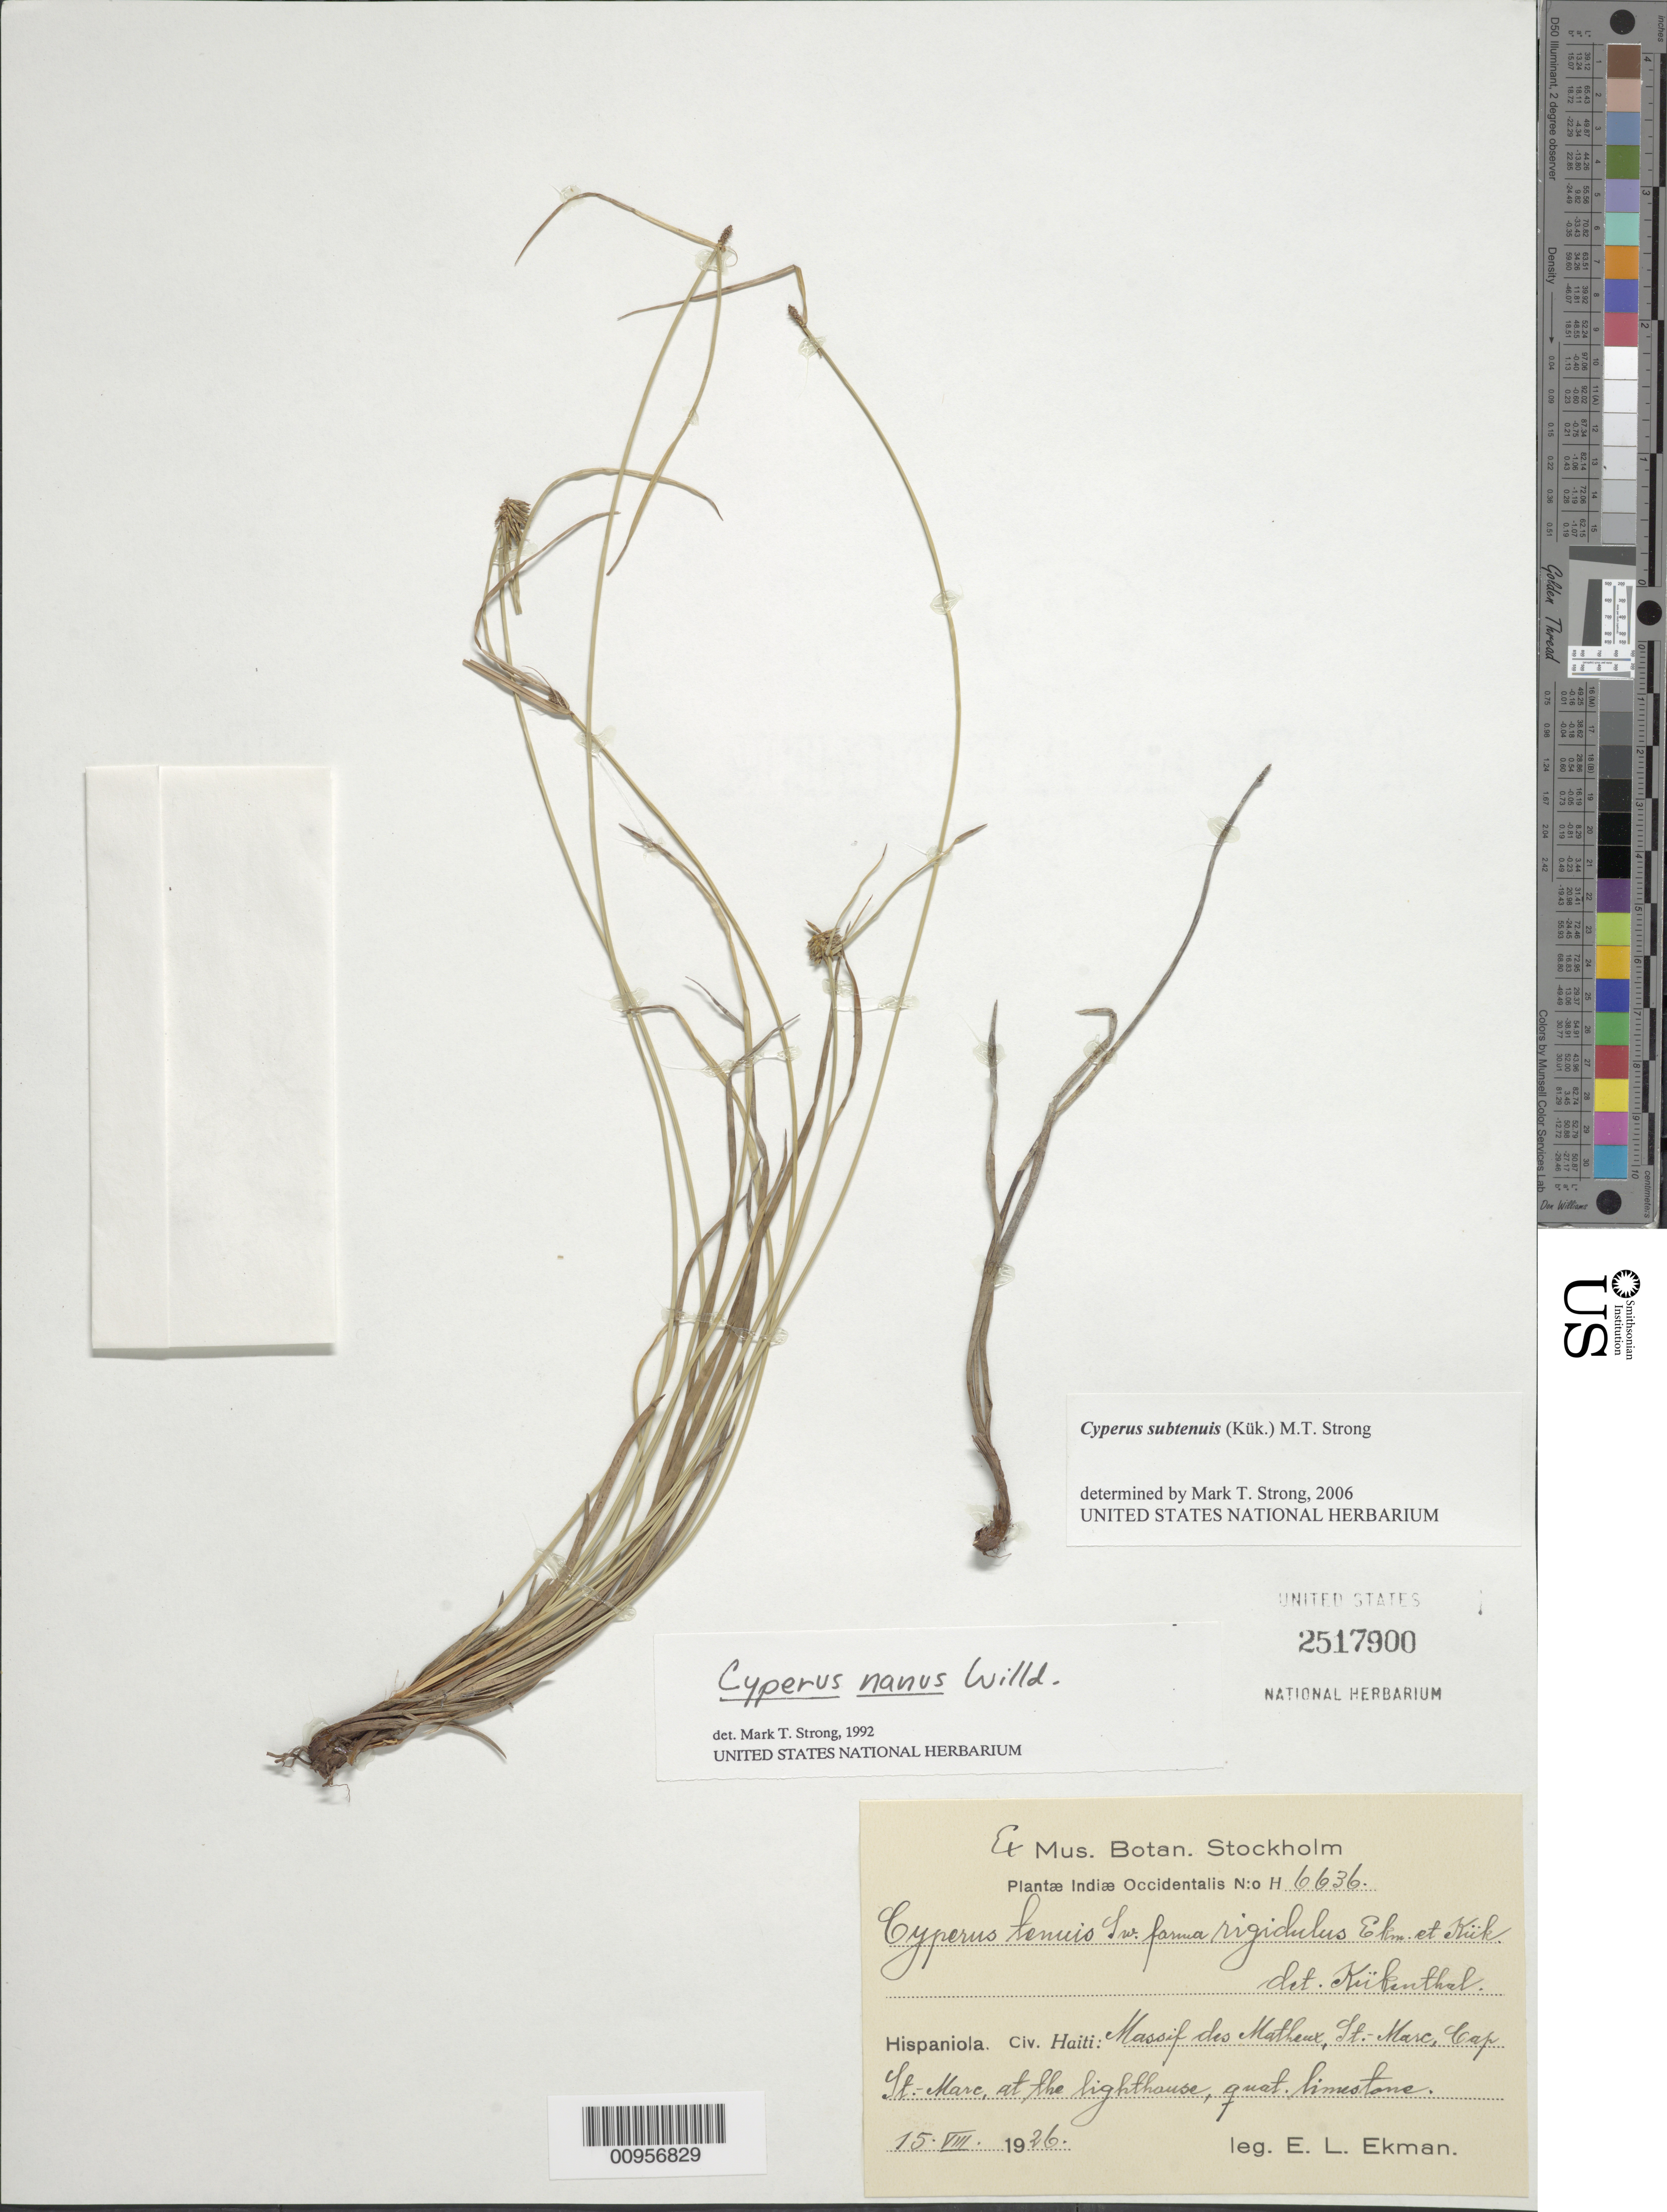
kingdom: Plantae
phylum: Tracheophyta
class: Liliopsida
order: Poales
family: Cyperaceae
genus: Cyperus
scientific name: Cyperus subtenuis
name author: (Kük.) M.T. Strong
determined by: Strong, M. T., (US), Smithsonian Institution - National Museum of Natural History (UNITED STATES)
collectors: E. L. Ekman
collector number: H 6636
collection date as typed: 15 Aug 1926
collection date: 1926-08-15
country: Haiti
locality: Massif des Matheux, St. Marc, Cap St. Marc, at the lighthouse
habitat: "quat." limestone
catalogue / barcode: US 2517900